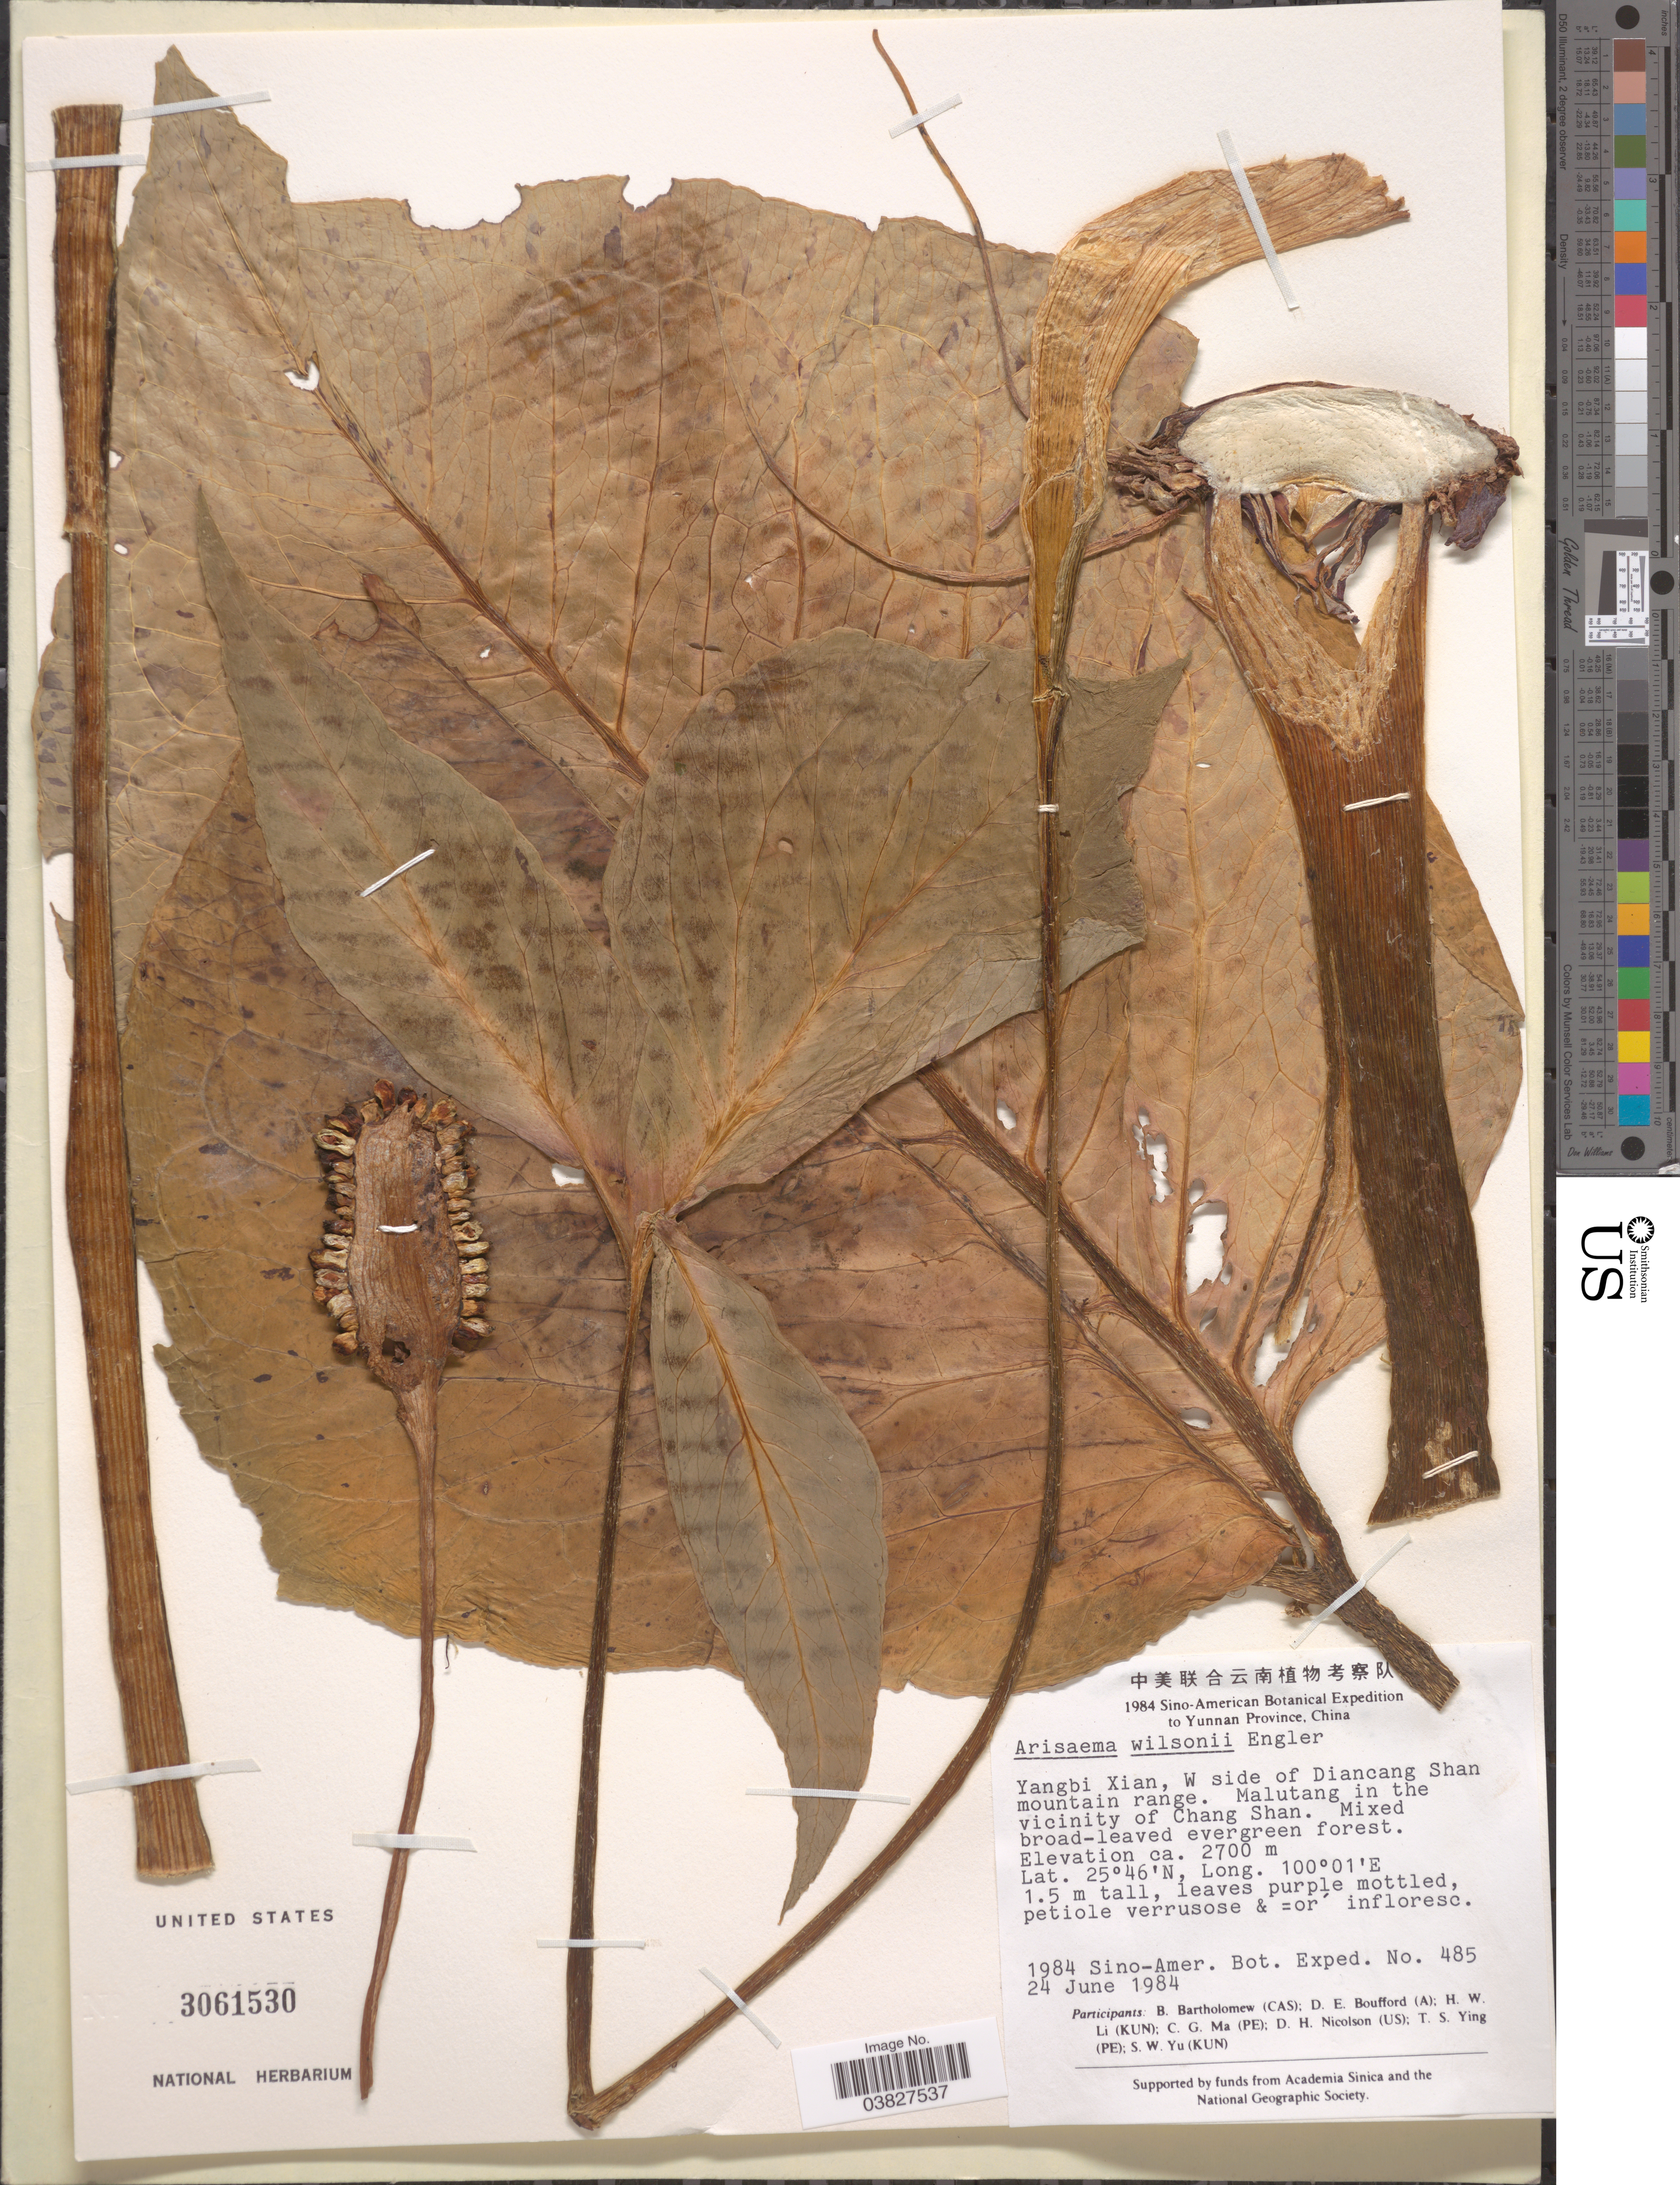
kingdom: Plantae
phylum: Tracheophyta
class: Liliopsida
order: Alismatales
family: Araceae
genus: Arisaema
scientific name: Arisaema wilsonii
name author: Engl.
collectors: Sino-Amer. Bot. Exped. 1984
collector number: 485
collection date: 1984-06-24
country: China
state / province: Yunnan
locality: Yangbi Xian, W side of Diancang Shan mountain range. Malutang in the vicinity of Chang Shan.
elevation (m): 2700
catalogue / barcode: US 3061530